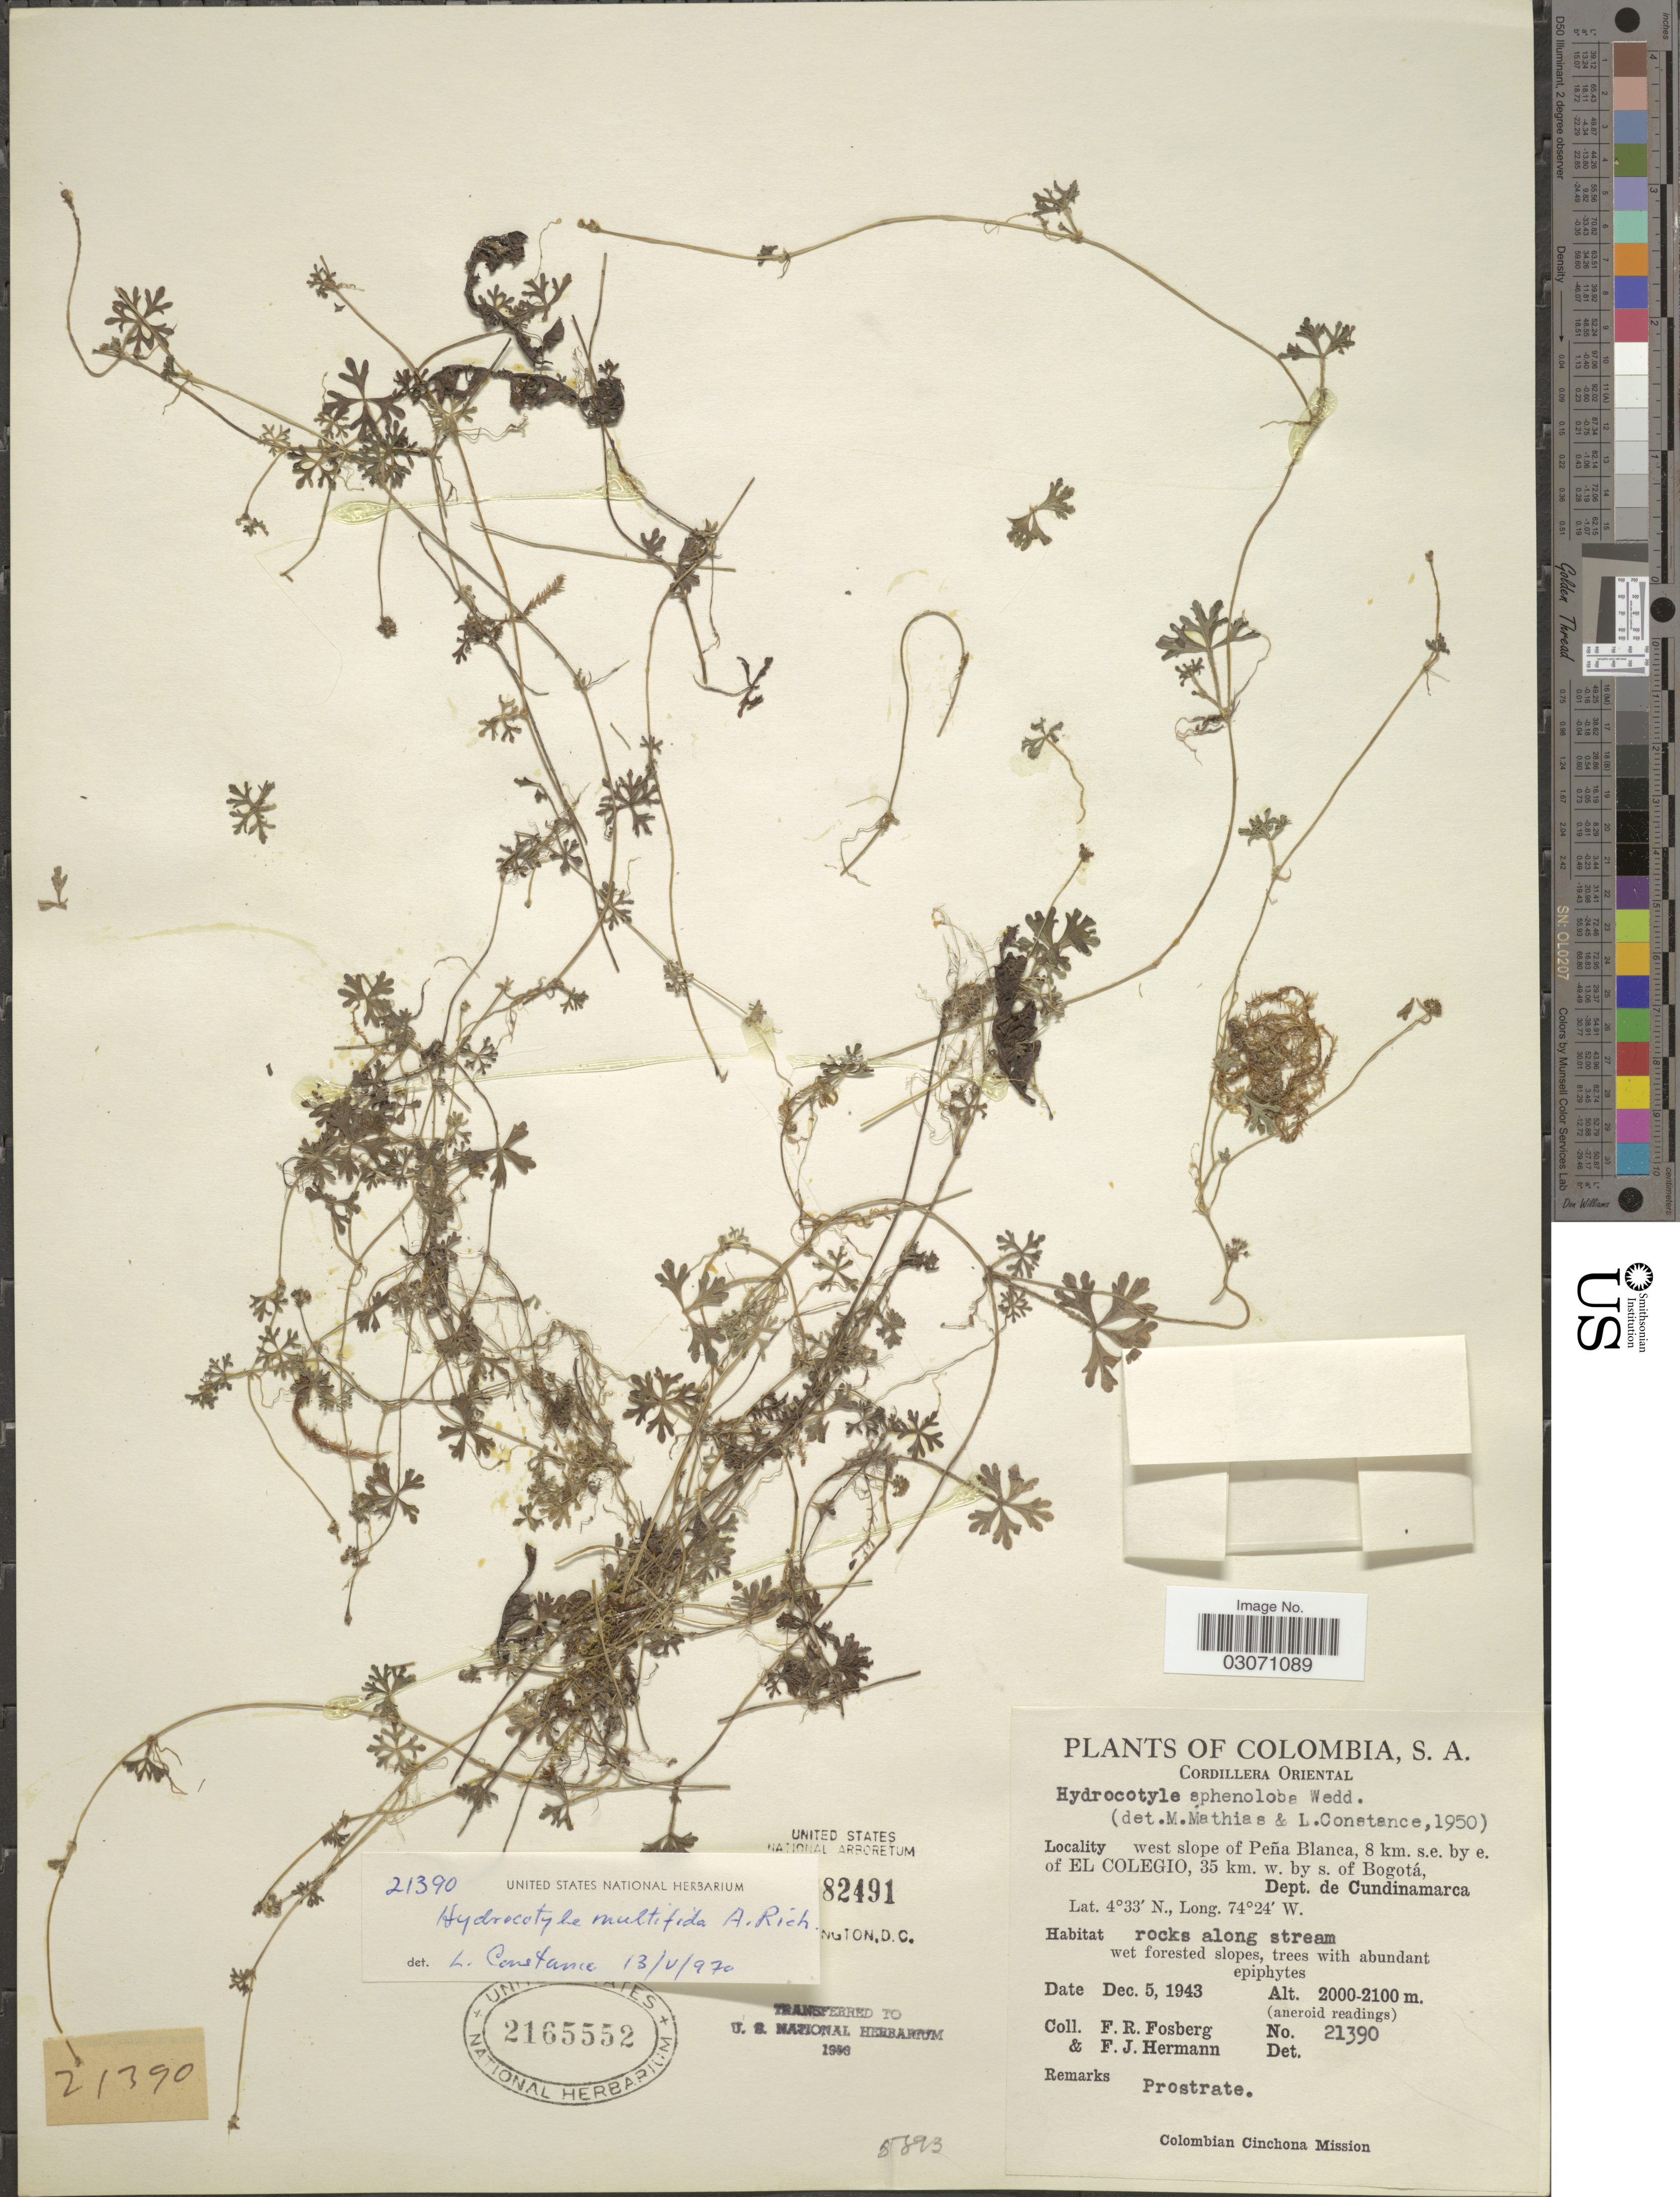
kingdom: Plantae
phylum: Tracheophyta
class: Magnoliopsida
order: Apiales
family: Araliaceae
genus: Hydrocotyle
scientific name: Hydrocotyle multifida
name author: A. Rich.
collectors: F. R. Fosberg & F. J. Hermann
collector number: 21390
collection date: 1943-12-05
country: Colombia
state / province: Cundinamarca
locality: Cordillera Oriental, west slope of Peña Blanca, 8 km s.e. by e. El Colegio, 35 km. w. by s. of Bogotá, Dept. de Cundinamarca.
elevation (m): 2000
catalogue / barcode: US 2165552